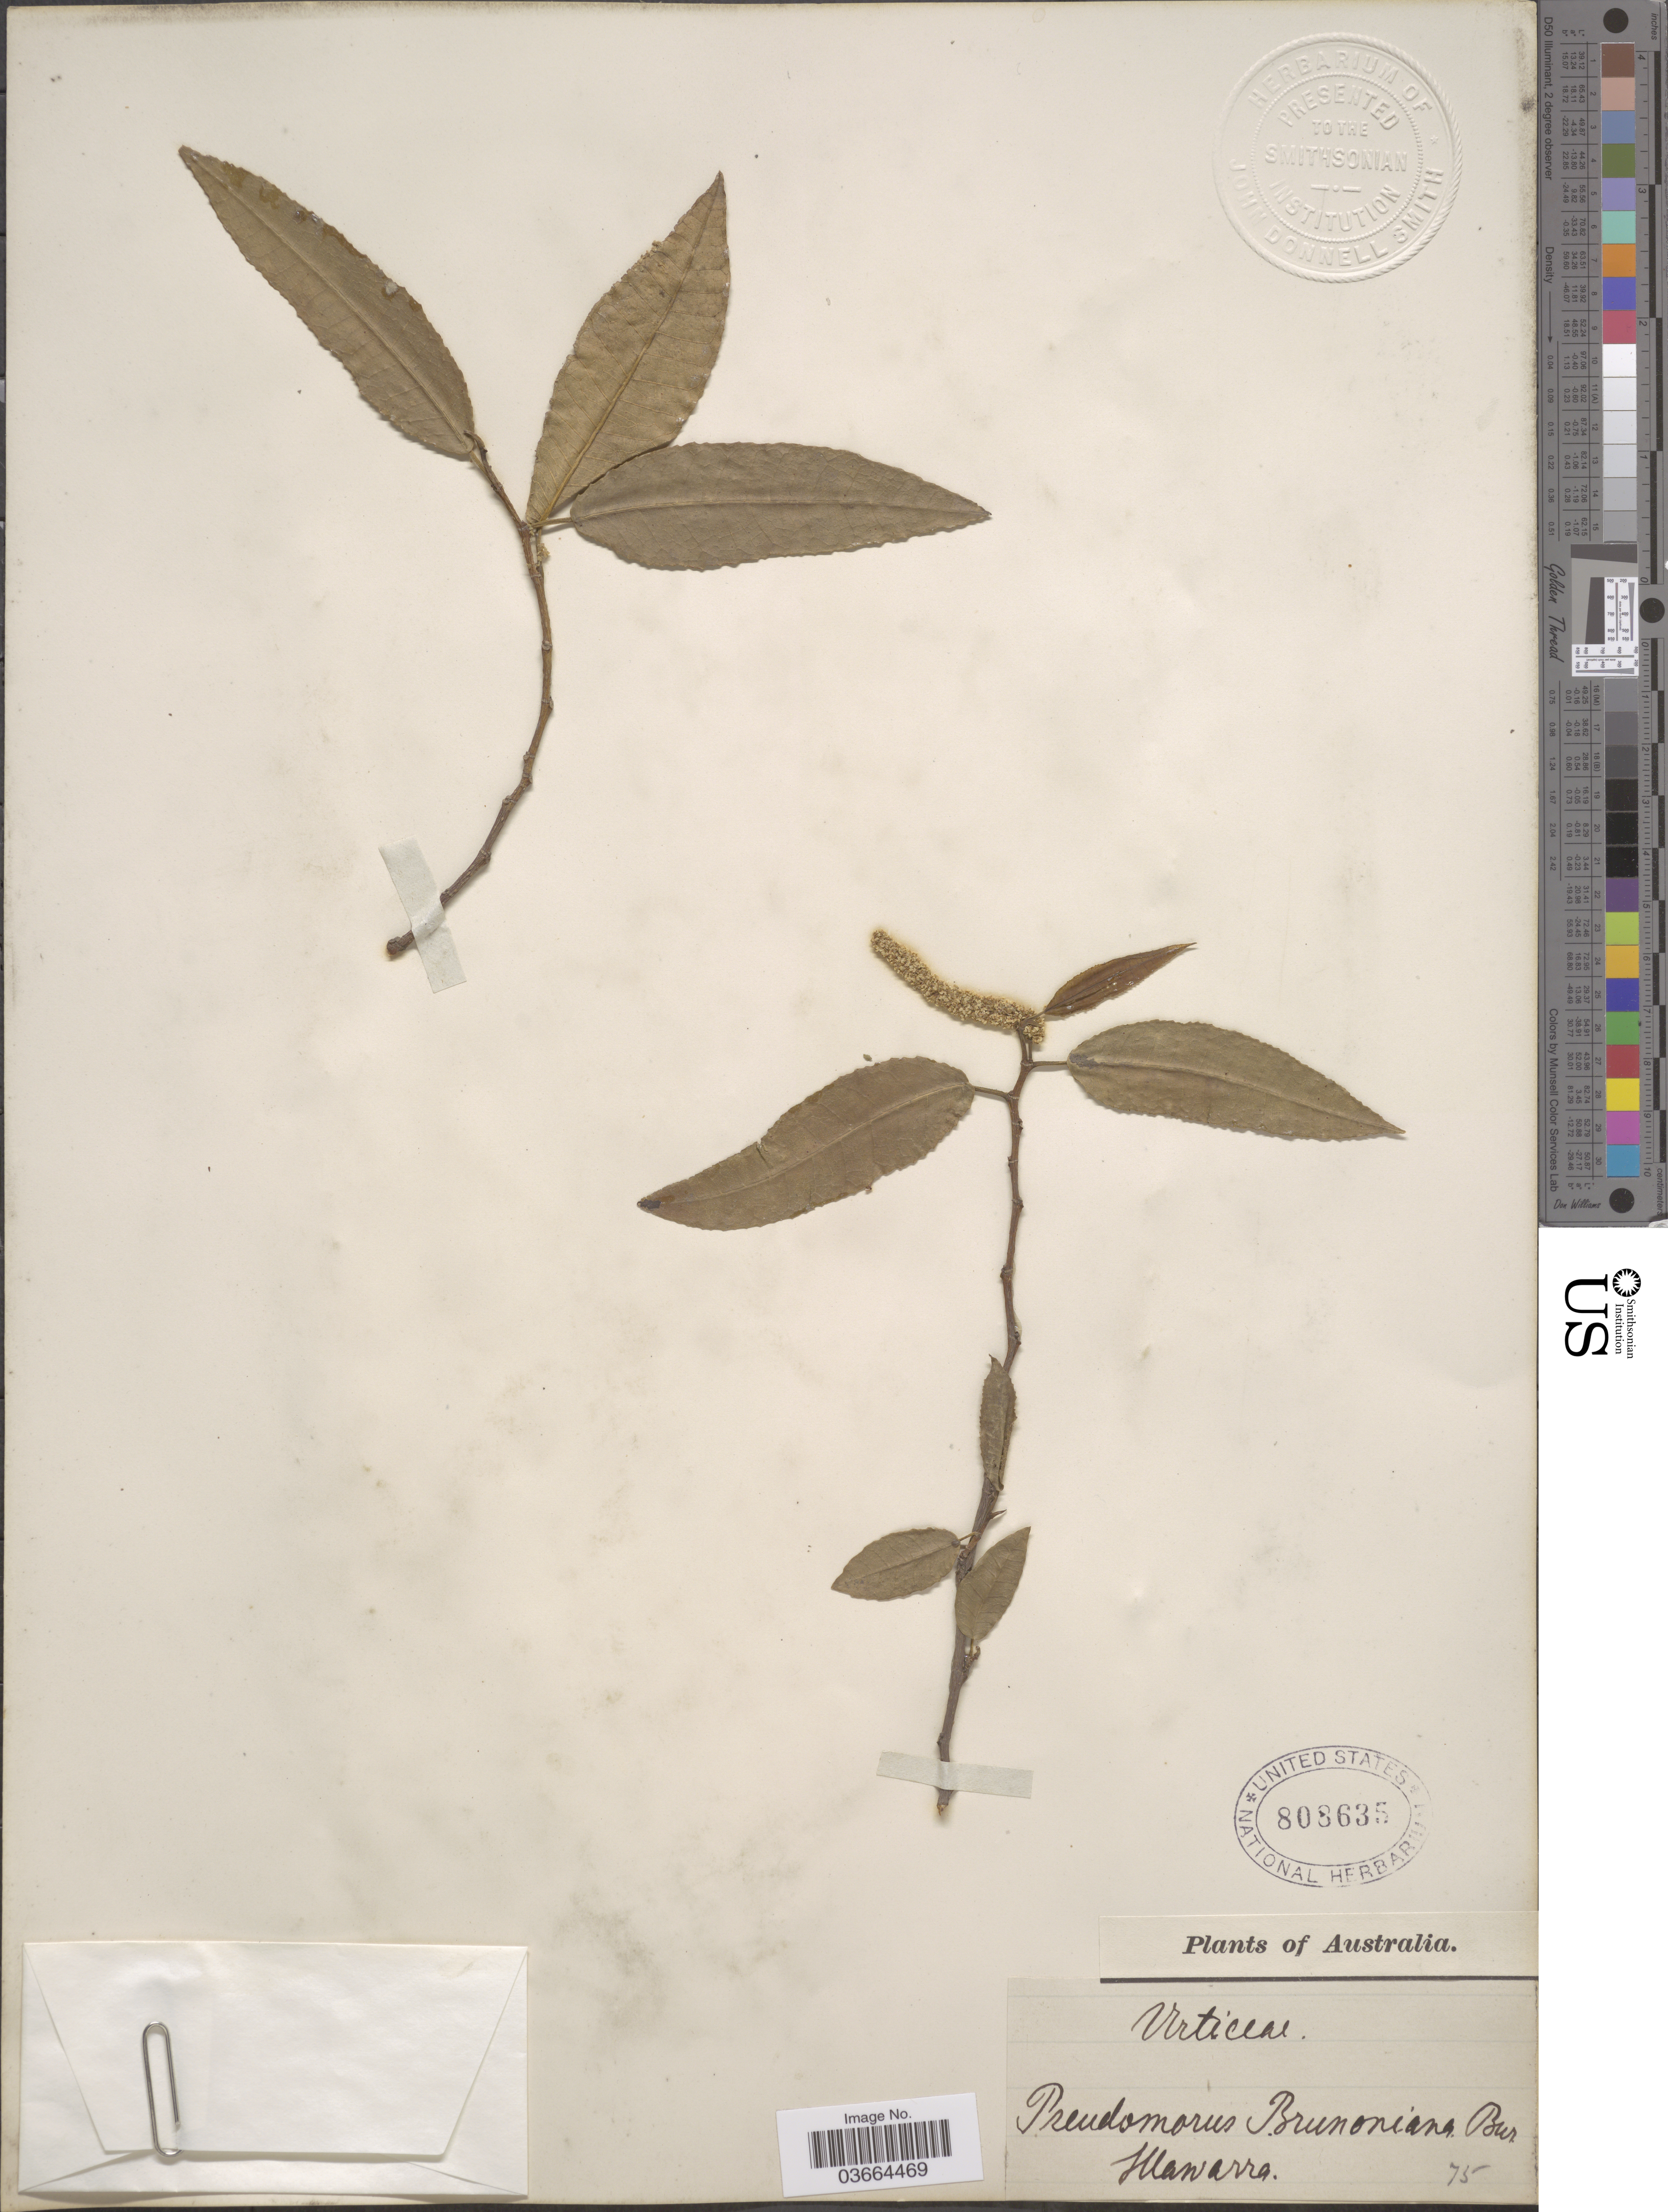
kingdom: Plantae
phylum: Tracheophyta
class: Magnoliopsida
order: Rosales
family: Moraceae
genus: Paratrophis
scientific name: Paratrophis pendulina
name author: (Endl.) E. M. Gardner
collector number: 75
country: Australia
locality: Illawarra.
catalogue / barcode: US 808635